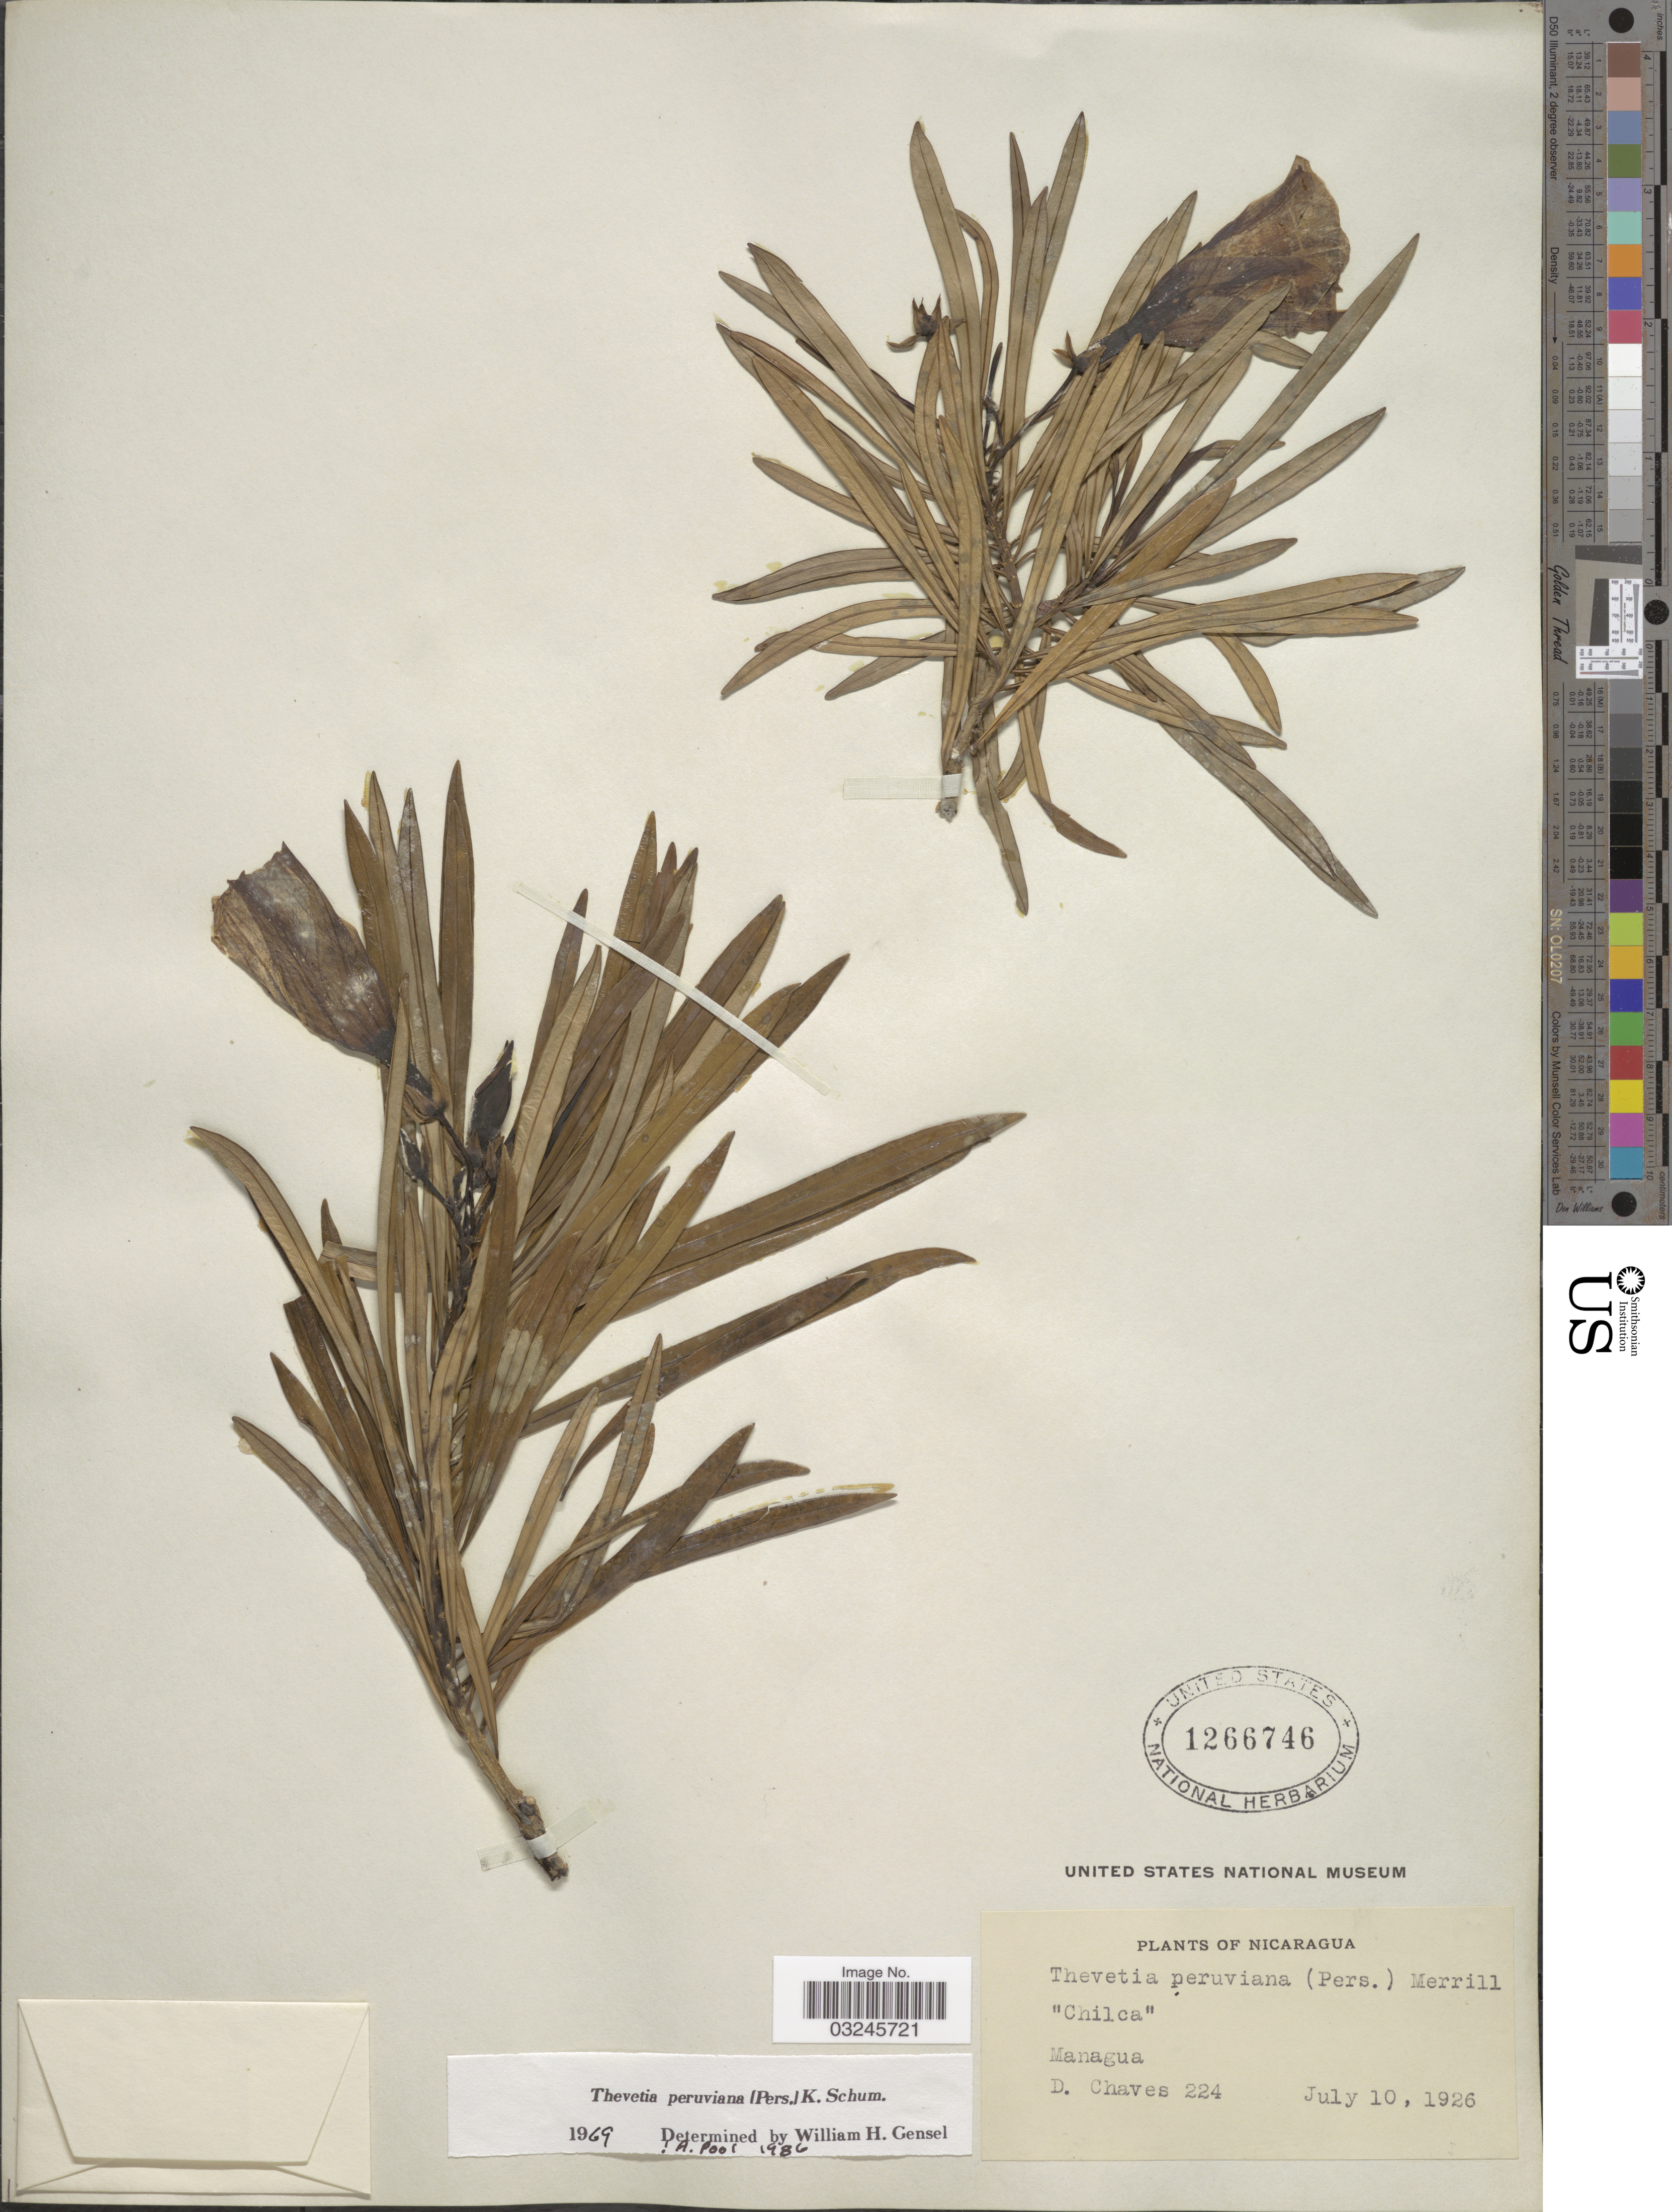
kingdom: Plantae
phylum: Tracheophyta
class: Magnoliopsida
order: Gentianales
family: Apocynaceae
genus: Thevetia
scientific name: Thevetia peruviana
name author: (Pers.) K. Schum.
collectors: D. Chaves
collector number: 224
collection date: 1926-07-10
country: Nicaragua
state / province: Managua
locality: Managua.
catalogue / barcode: US 1266746